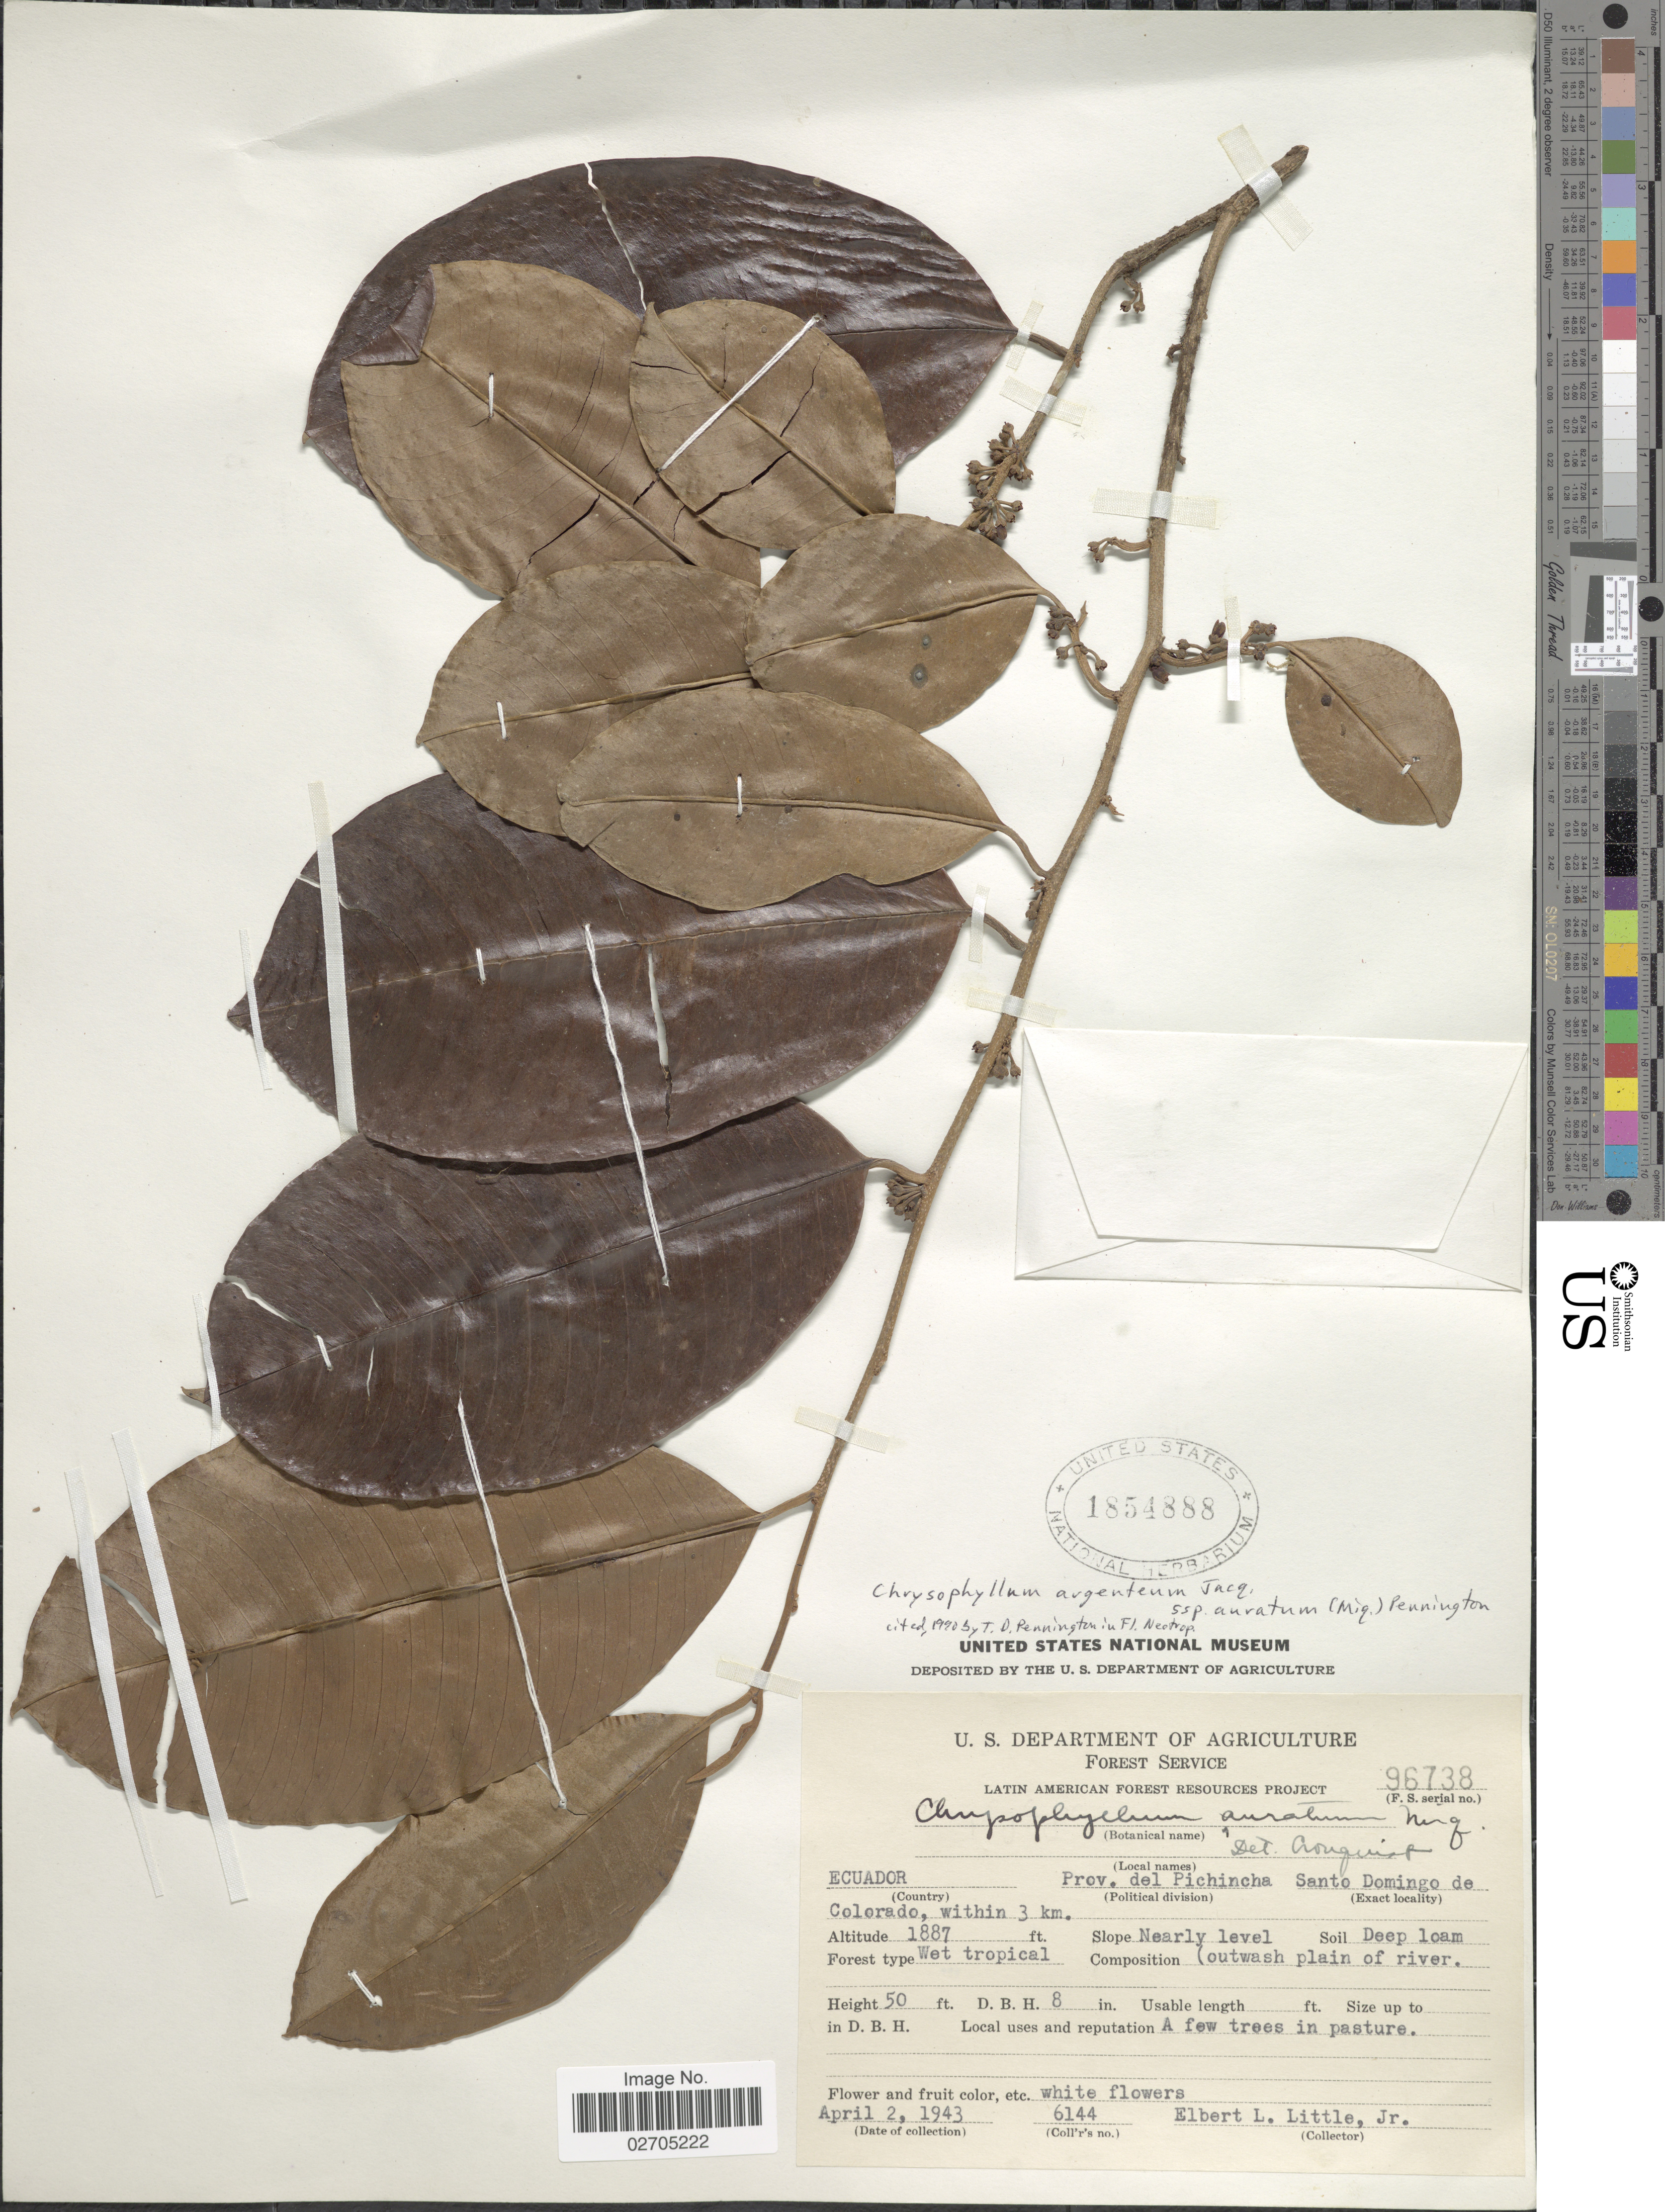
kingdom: Plantae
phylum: Tracheophyta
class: Magnoliopsida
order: Ericales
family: Sapotaceae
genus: Chrysophyllum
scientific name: Chrysophyllum argenteum subsp. auratum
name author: (Miq.) T.D. Penn.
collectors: E. L. Little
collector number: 6144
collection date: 1943-04-02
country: Ecuador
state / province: Pichincha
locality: Santo Domingo de Colorado, within 3km., outwash plain of river.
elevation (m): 575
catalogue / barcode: US 1854888